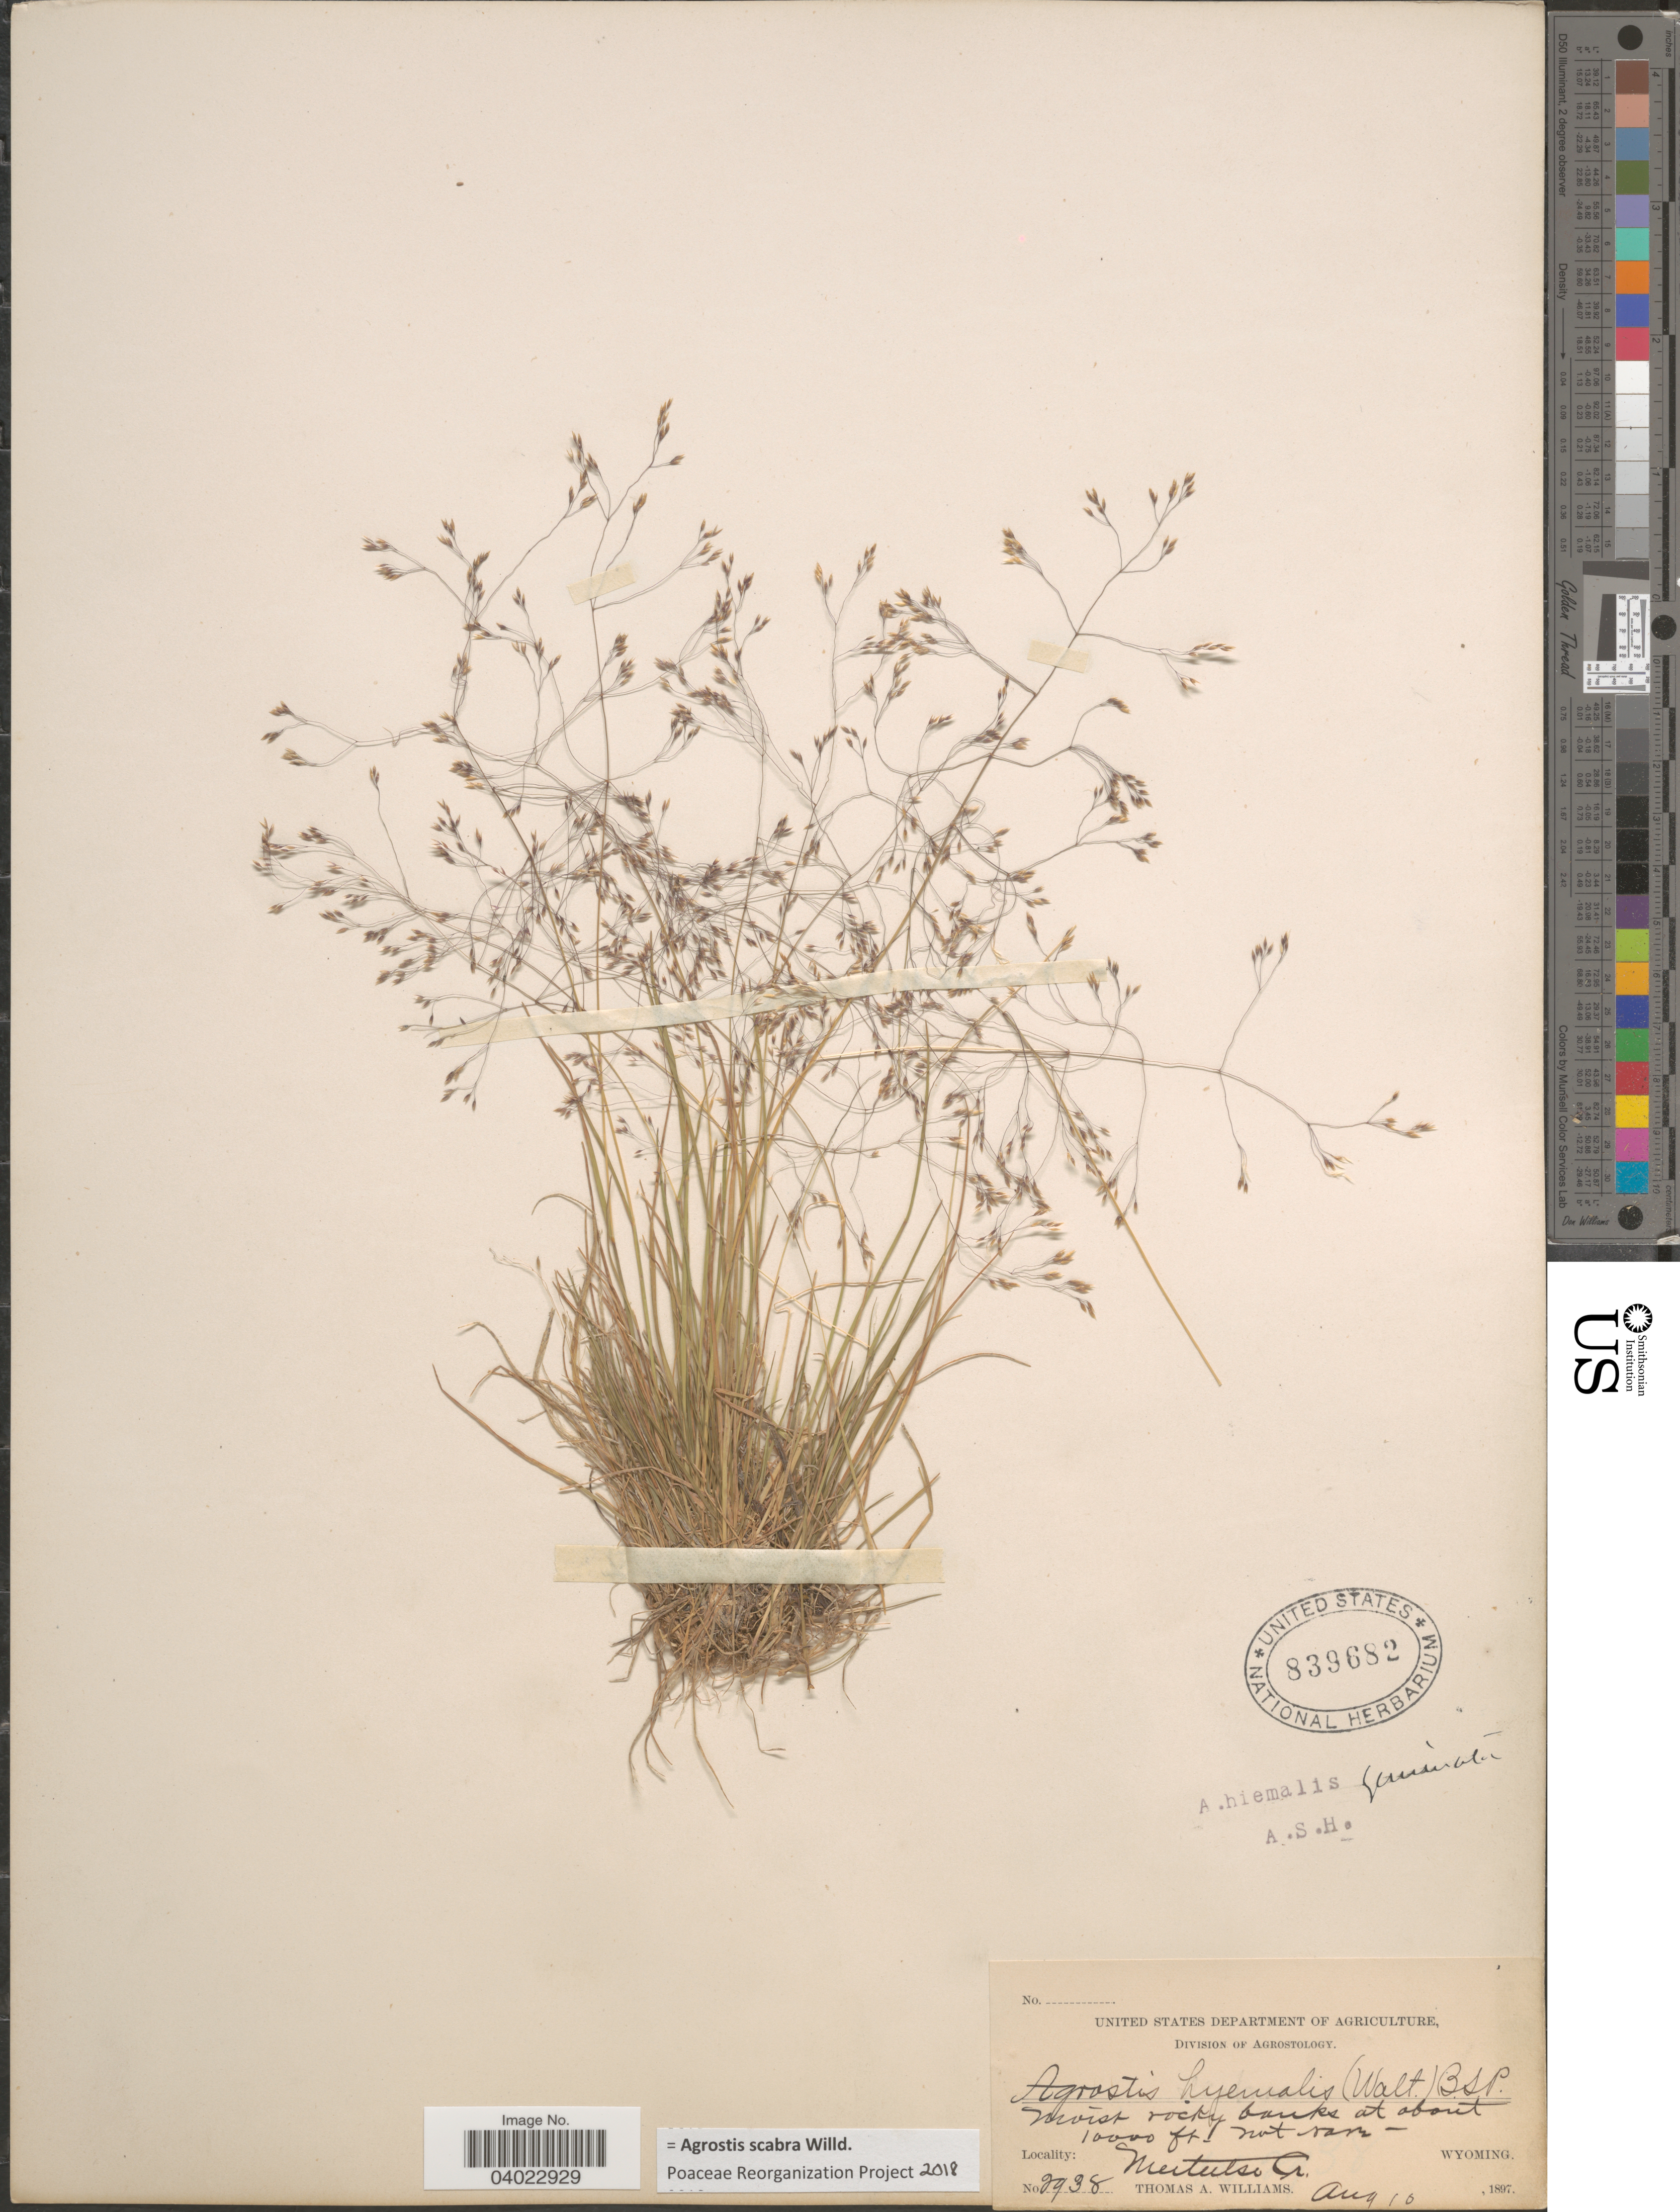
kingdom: Plantae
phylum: Tracheophyta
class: Liliopsida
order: Poales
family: Poaceae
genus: Agrostis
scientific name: Agrostis scabra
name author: Willd.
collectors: T. A. Williams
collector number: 2938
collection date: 1897-08-10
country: United States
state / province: Wyoming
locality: Meeteetse Cr.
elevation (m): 3048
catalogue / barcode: US 839682